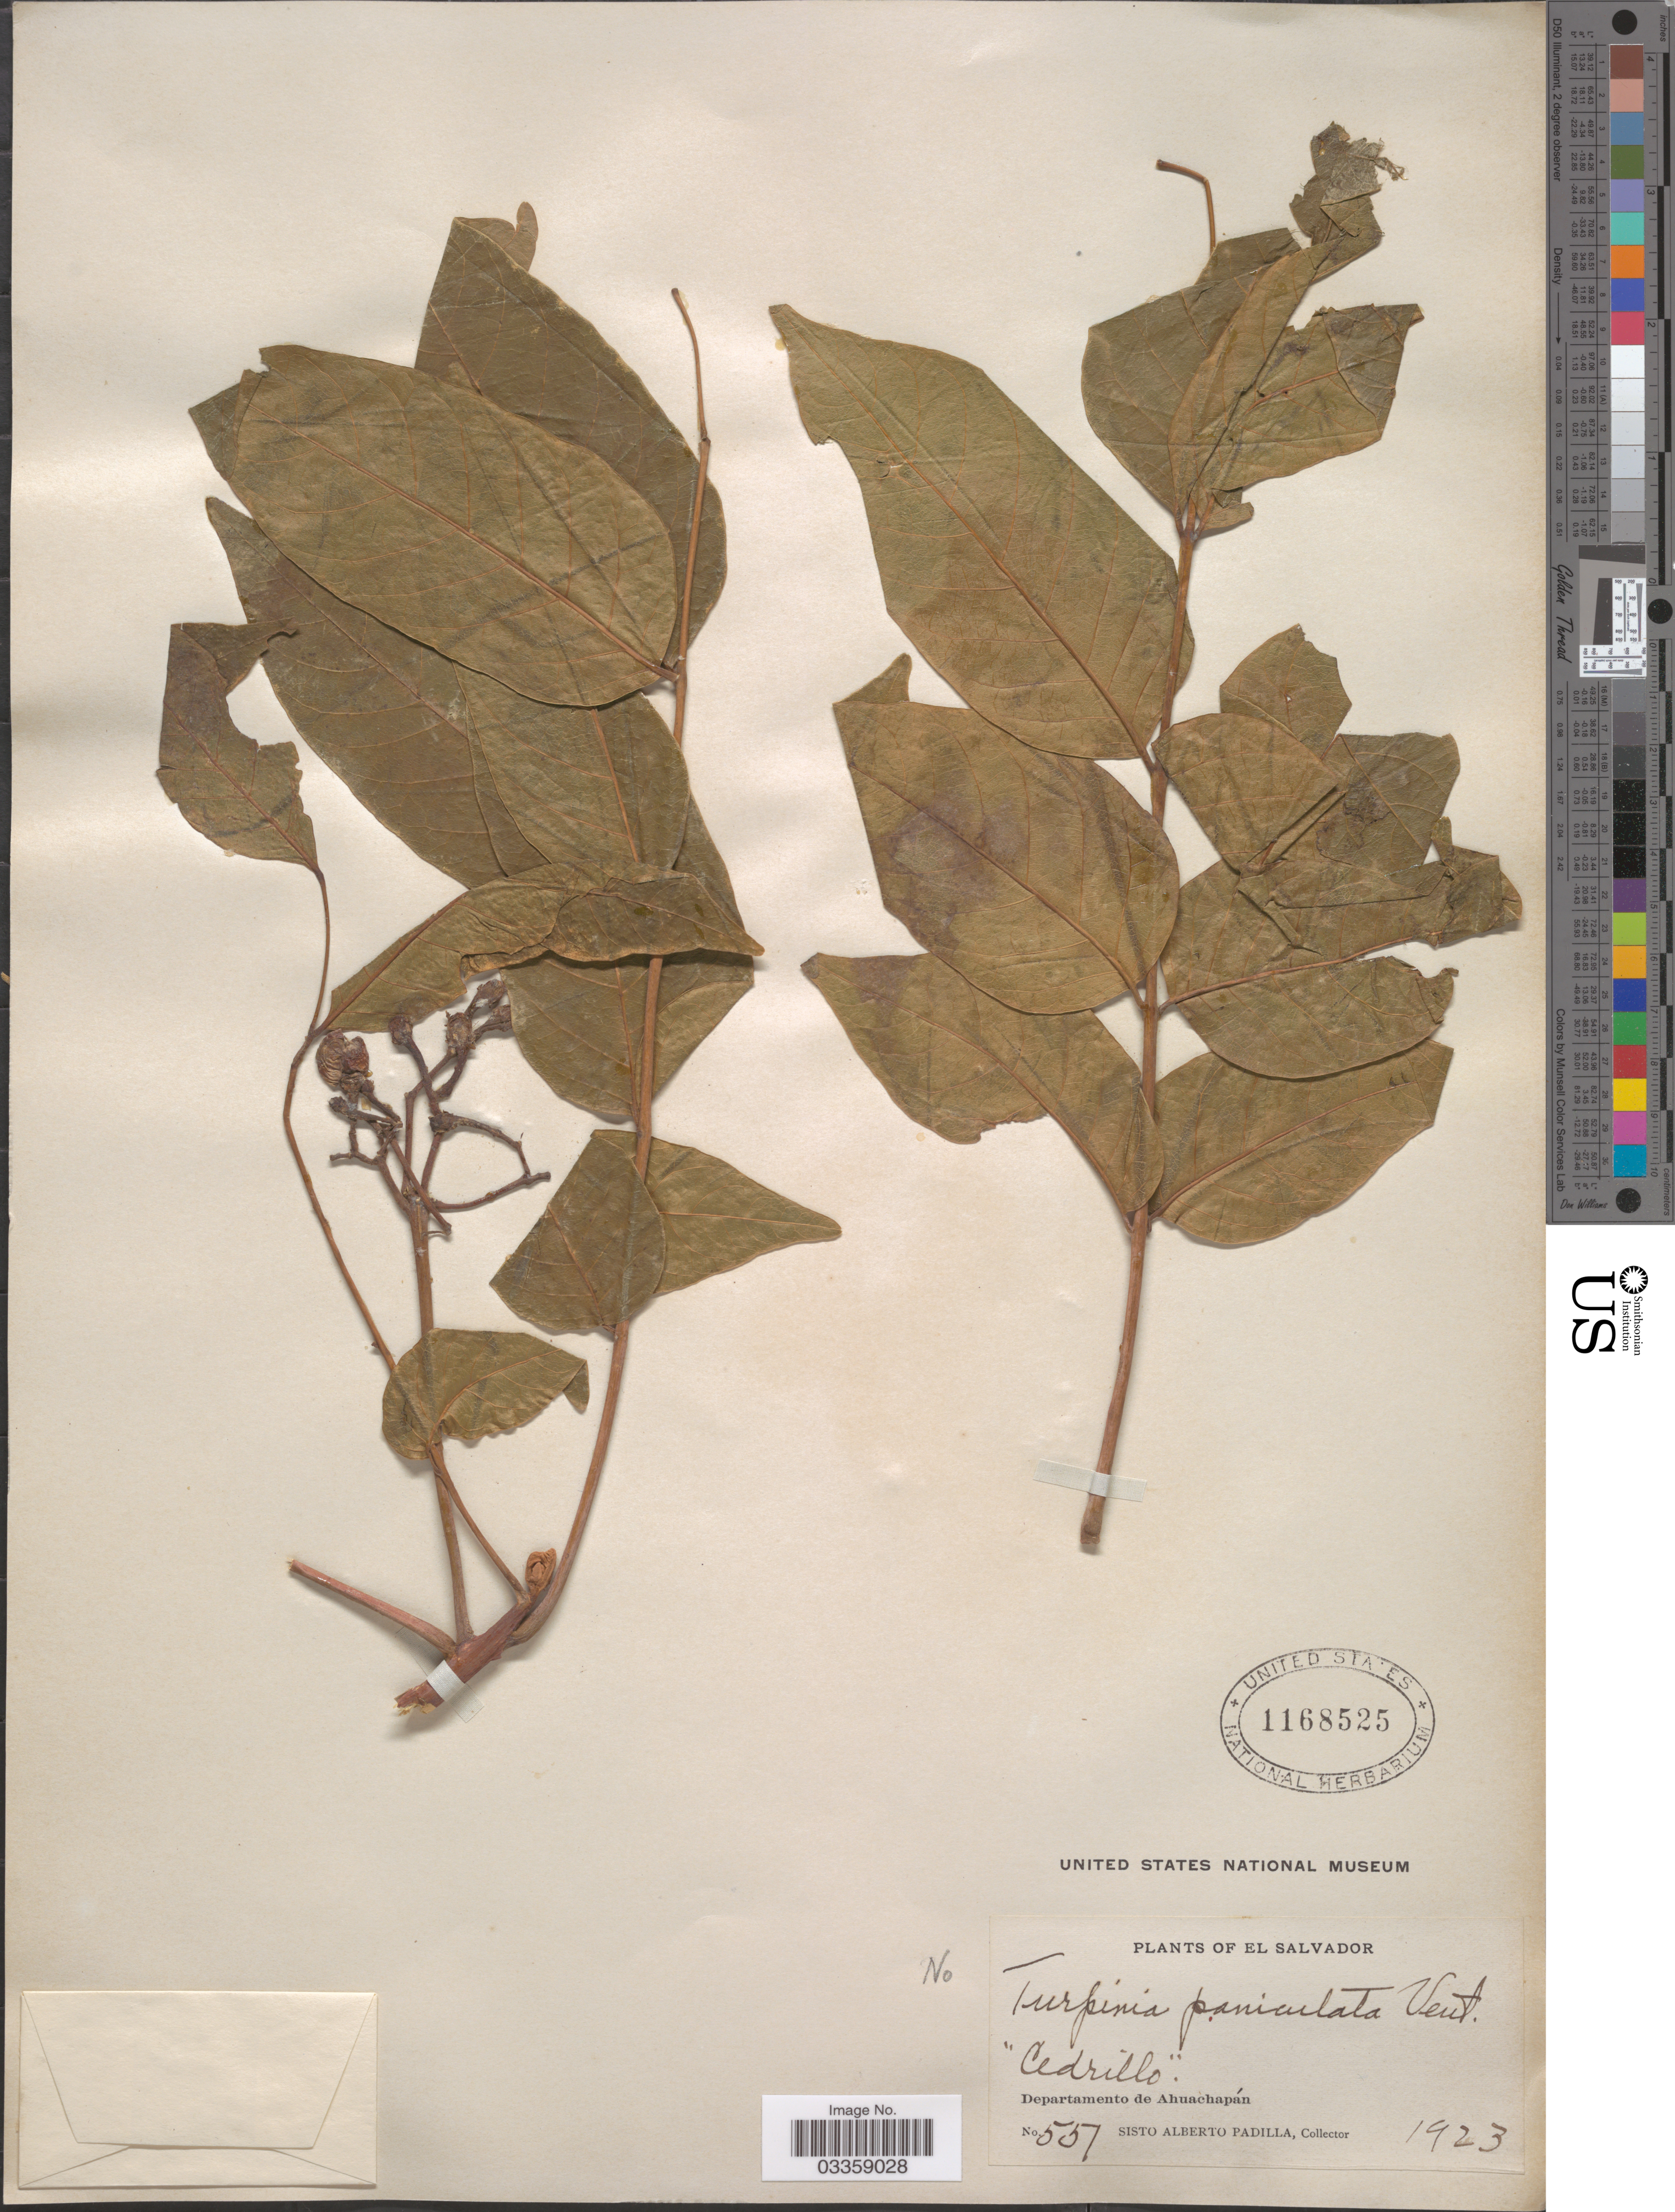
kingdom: Plantae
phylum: Tracheophyta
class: Magnoliopsida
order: Crossosomatales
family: Staphyleaceae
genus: Turpinia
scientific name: Turpinia insignis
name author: (Kunth) Tul.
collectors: S. A. Padilla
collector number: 551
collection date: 1923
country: El Salvador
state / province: Ahuachapan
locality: Departamento de Ahuachapán.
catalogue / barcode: US 1168525